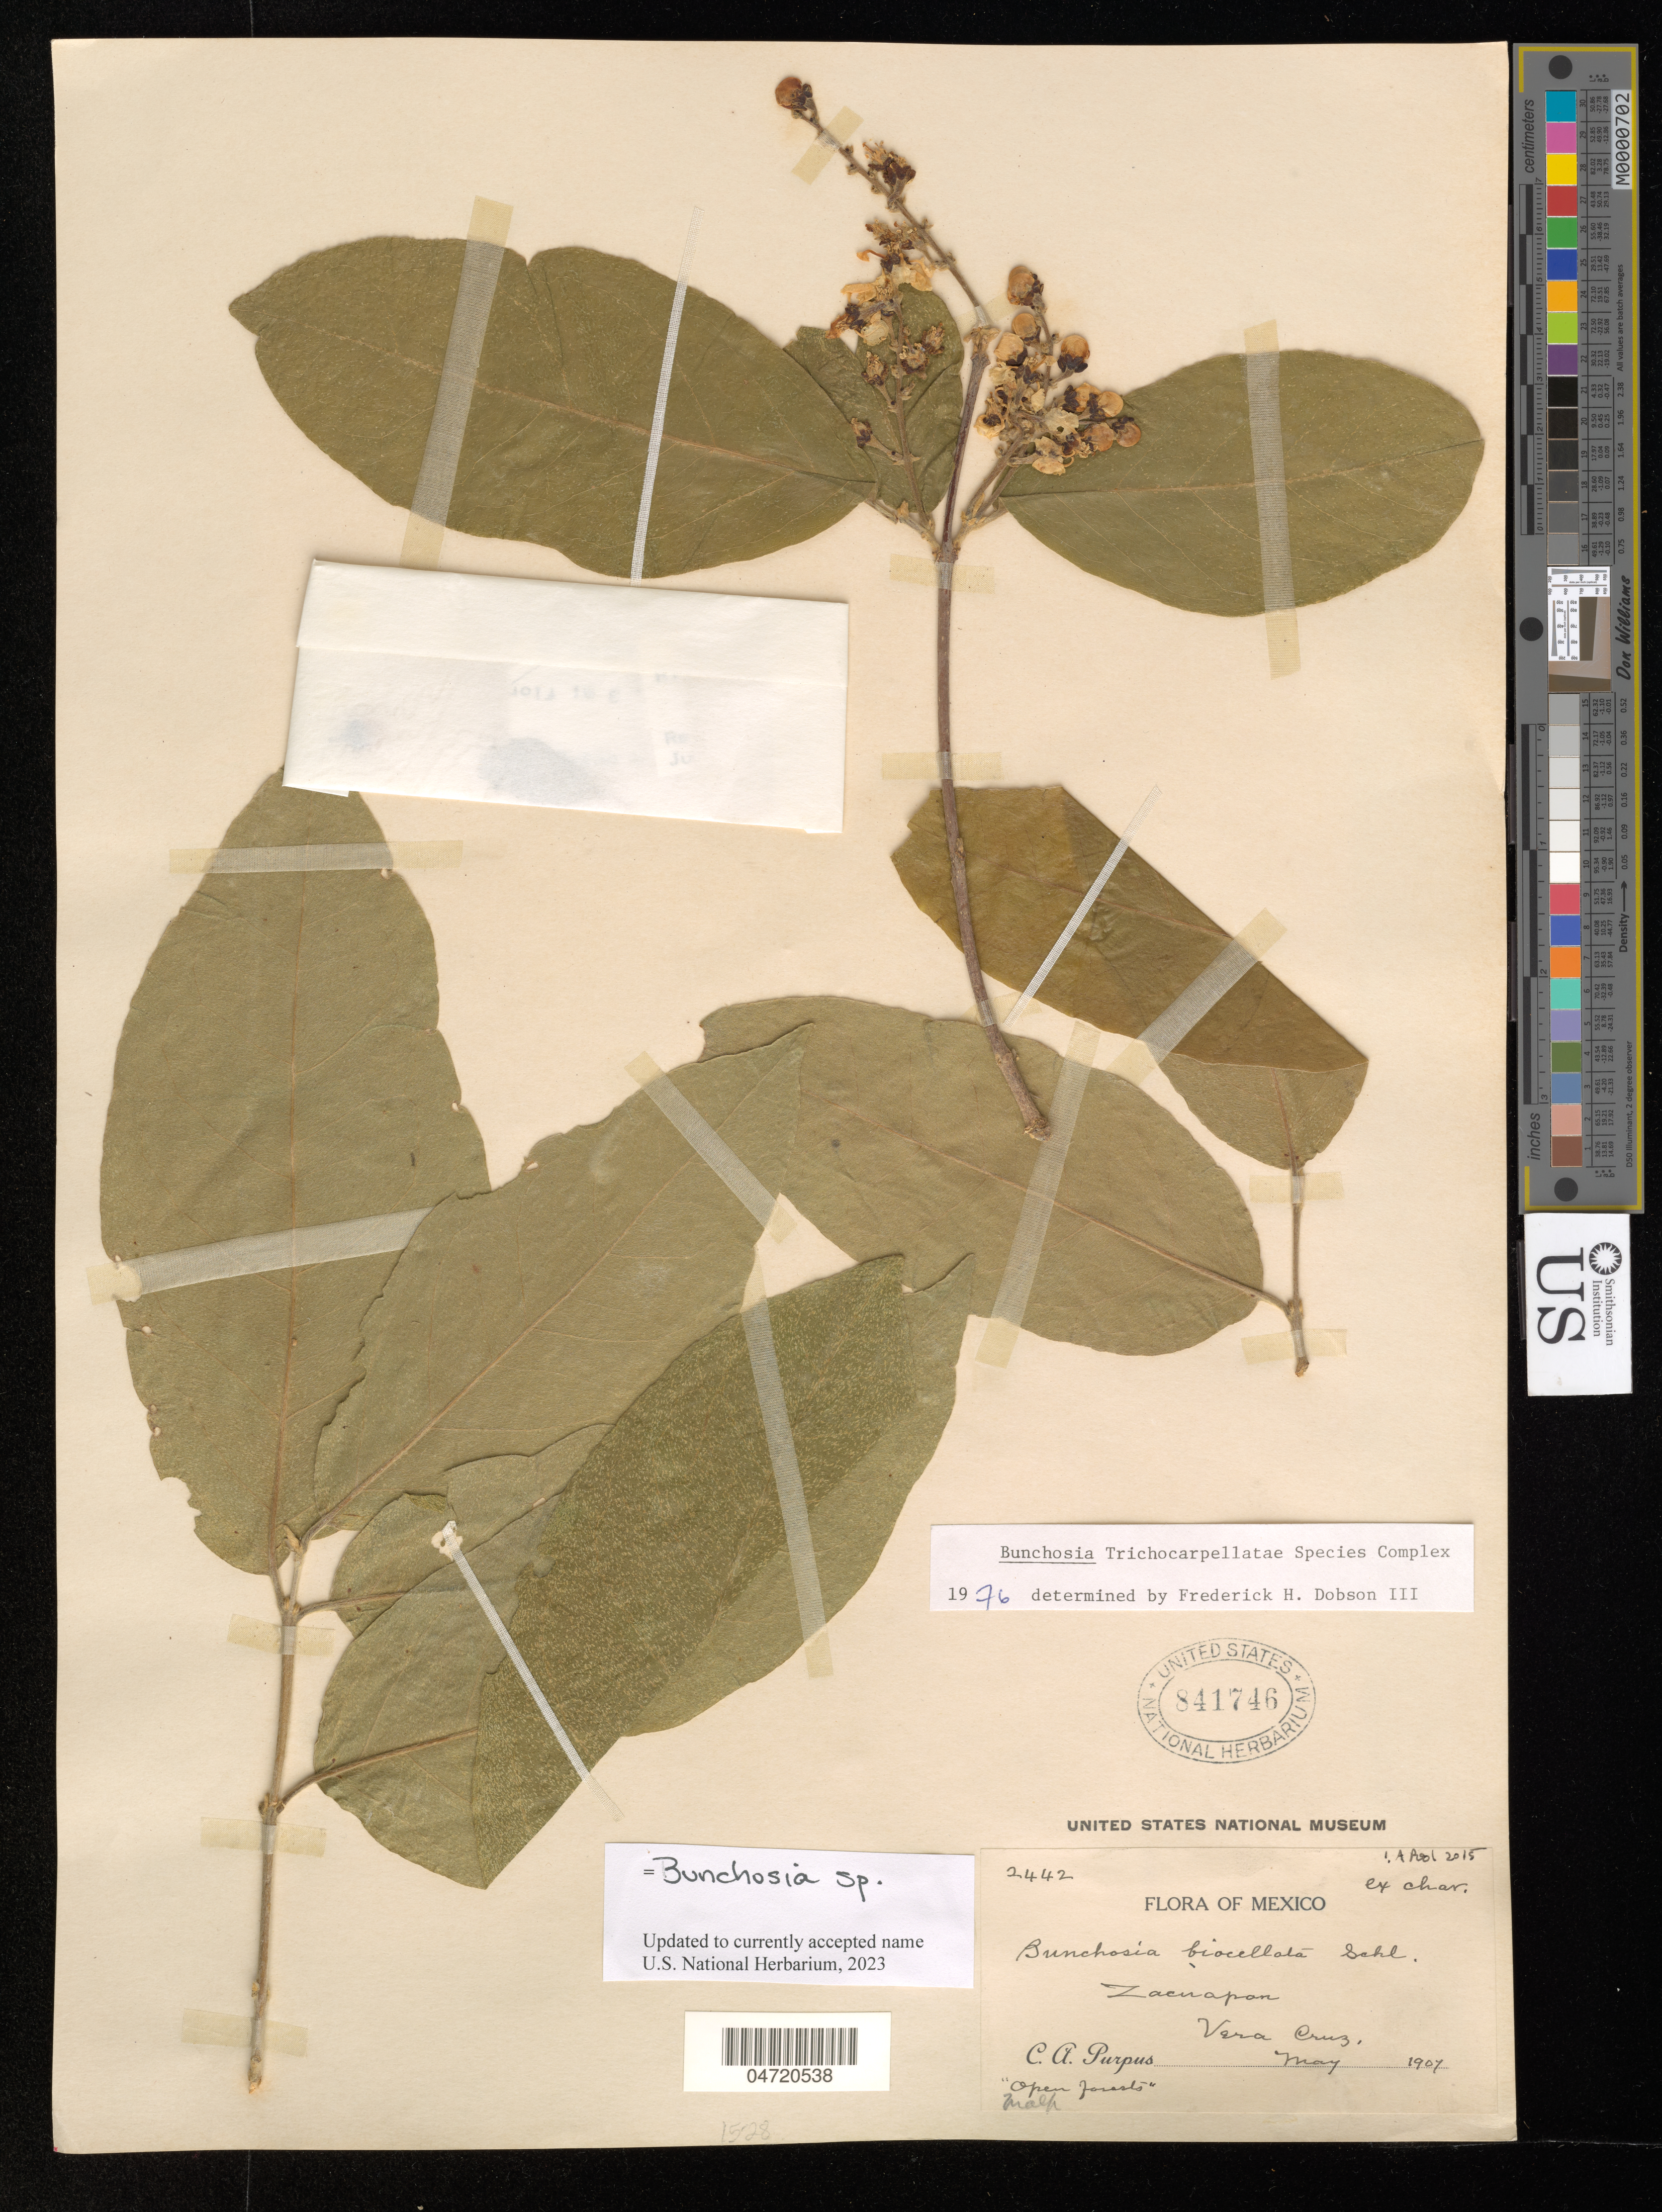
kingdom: Plantae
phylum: Tracheophyta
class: Magnoliopsida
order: Malpighiales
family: Malpighiaceae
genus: Bunchosia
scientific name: Bunchosia sp.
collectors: C. A. Purpus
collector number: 2442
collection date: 1907-05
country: Mexico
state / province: Veracruz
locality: Zacuapan. Vera Cruz.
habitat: Open forests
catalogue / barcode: US 841746